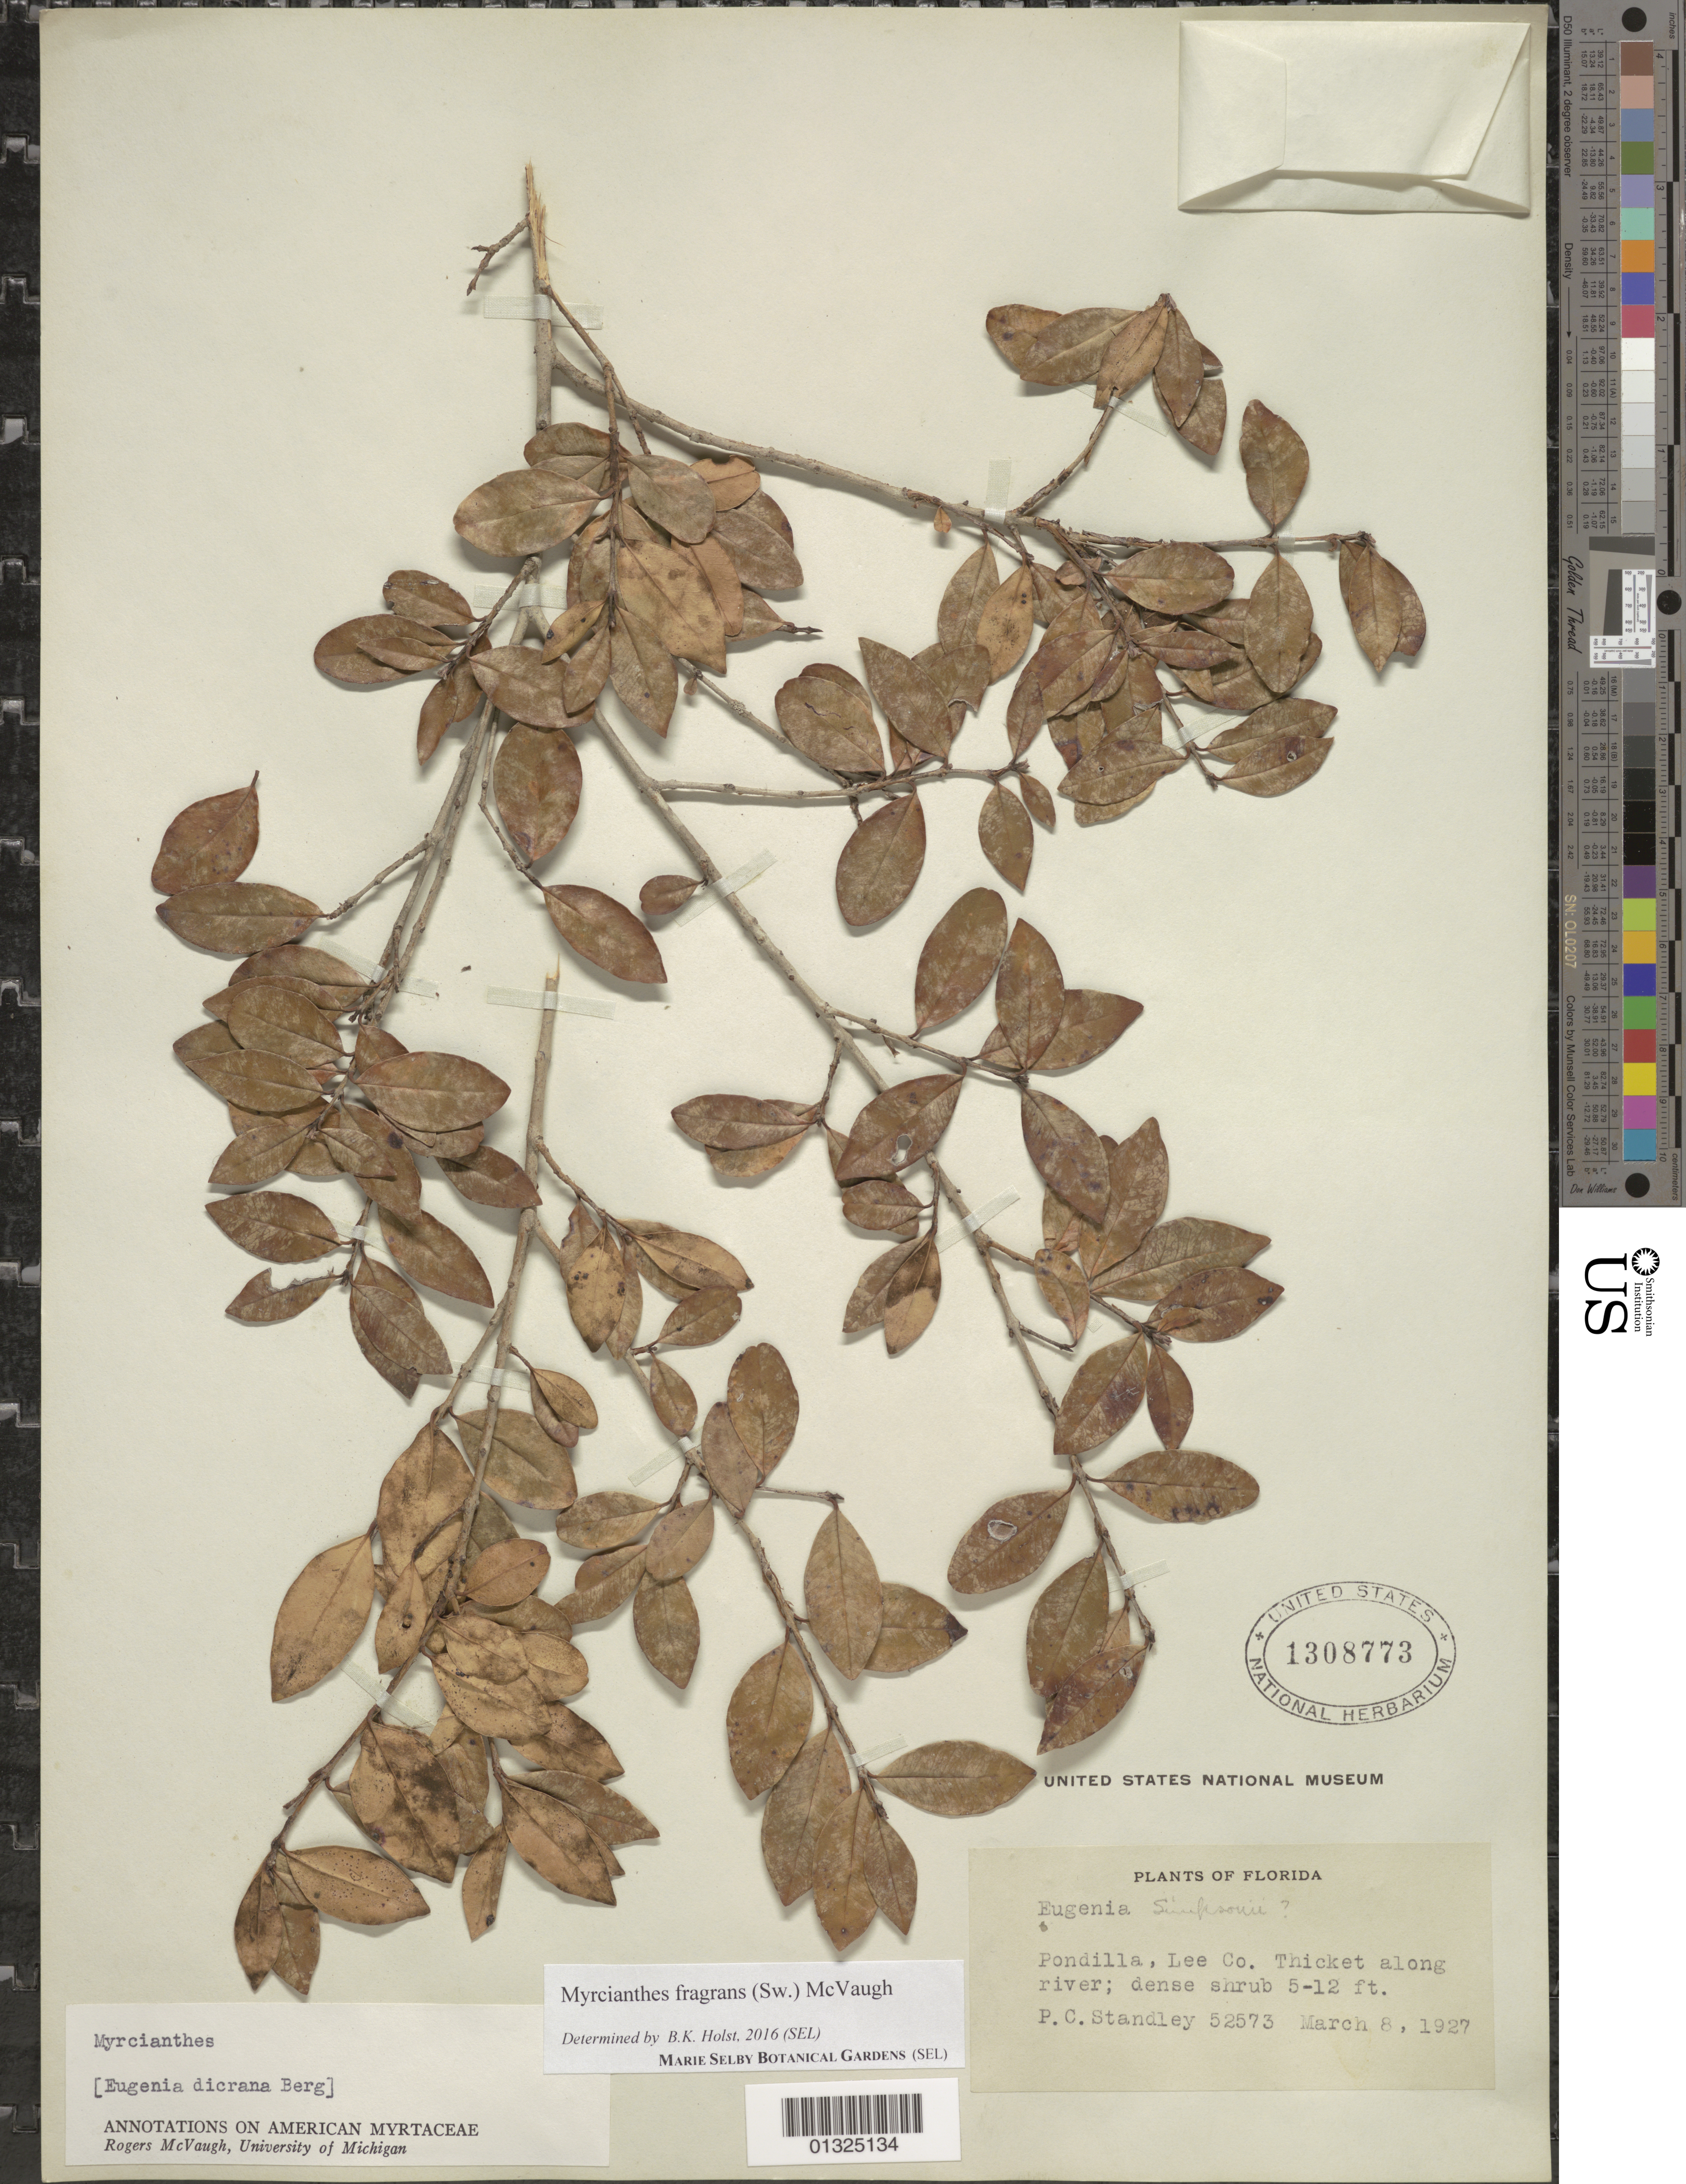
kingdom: Plantae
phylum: Tracheophyta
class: Magnoliopsida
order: Myrtales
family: Myrtaceae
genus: Myrcianthes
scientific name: Myrcianthes fragrans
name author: (Sw.) McVaugh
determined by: Holst, Bruce K.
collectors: P. C. Standley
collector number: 52573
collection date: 1927-03-08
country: United States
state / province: Florida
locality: Pondilla, Lee Co.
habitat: Thicket along river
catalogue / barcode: US 1308773